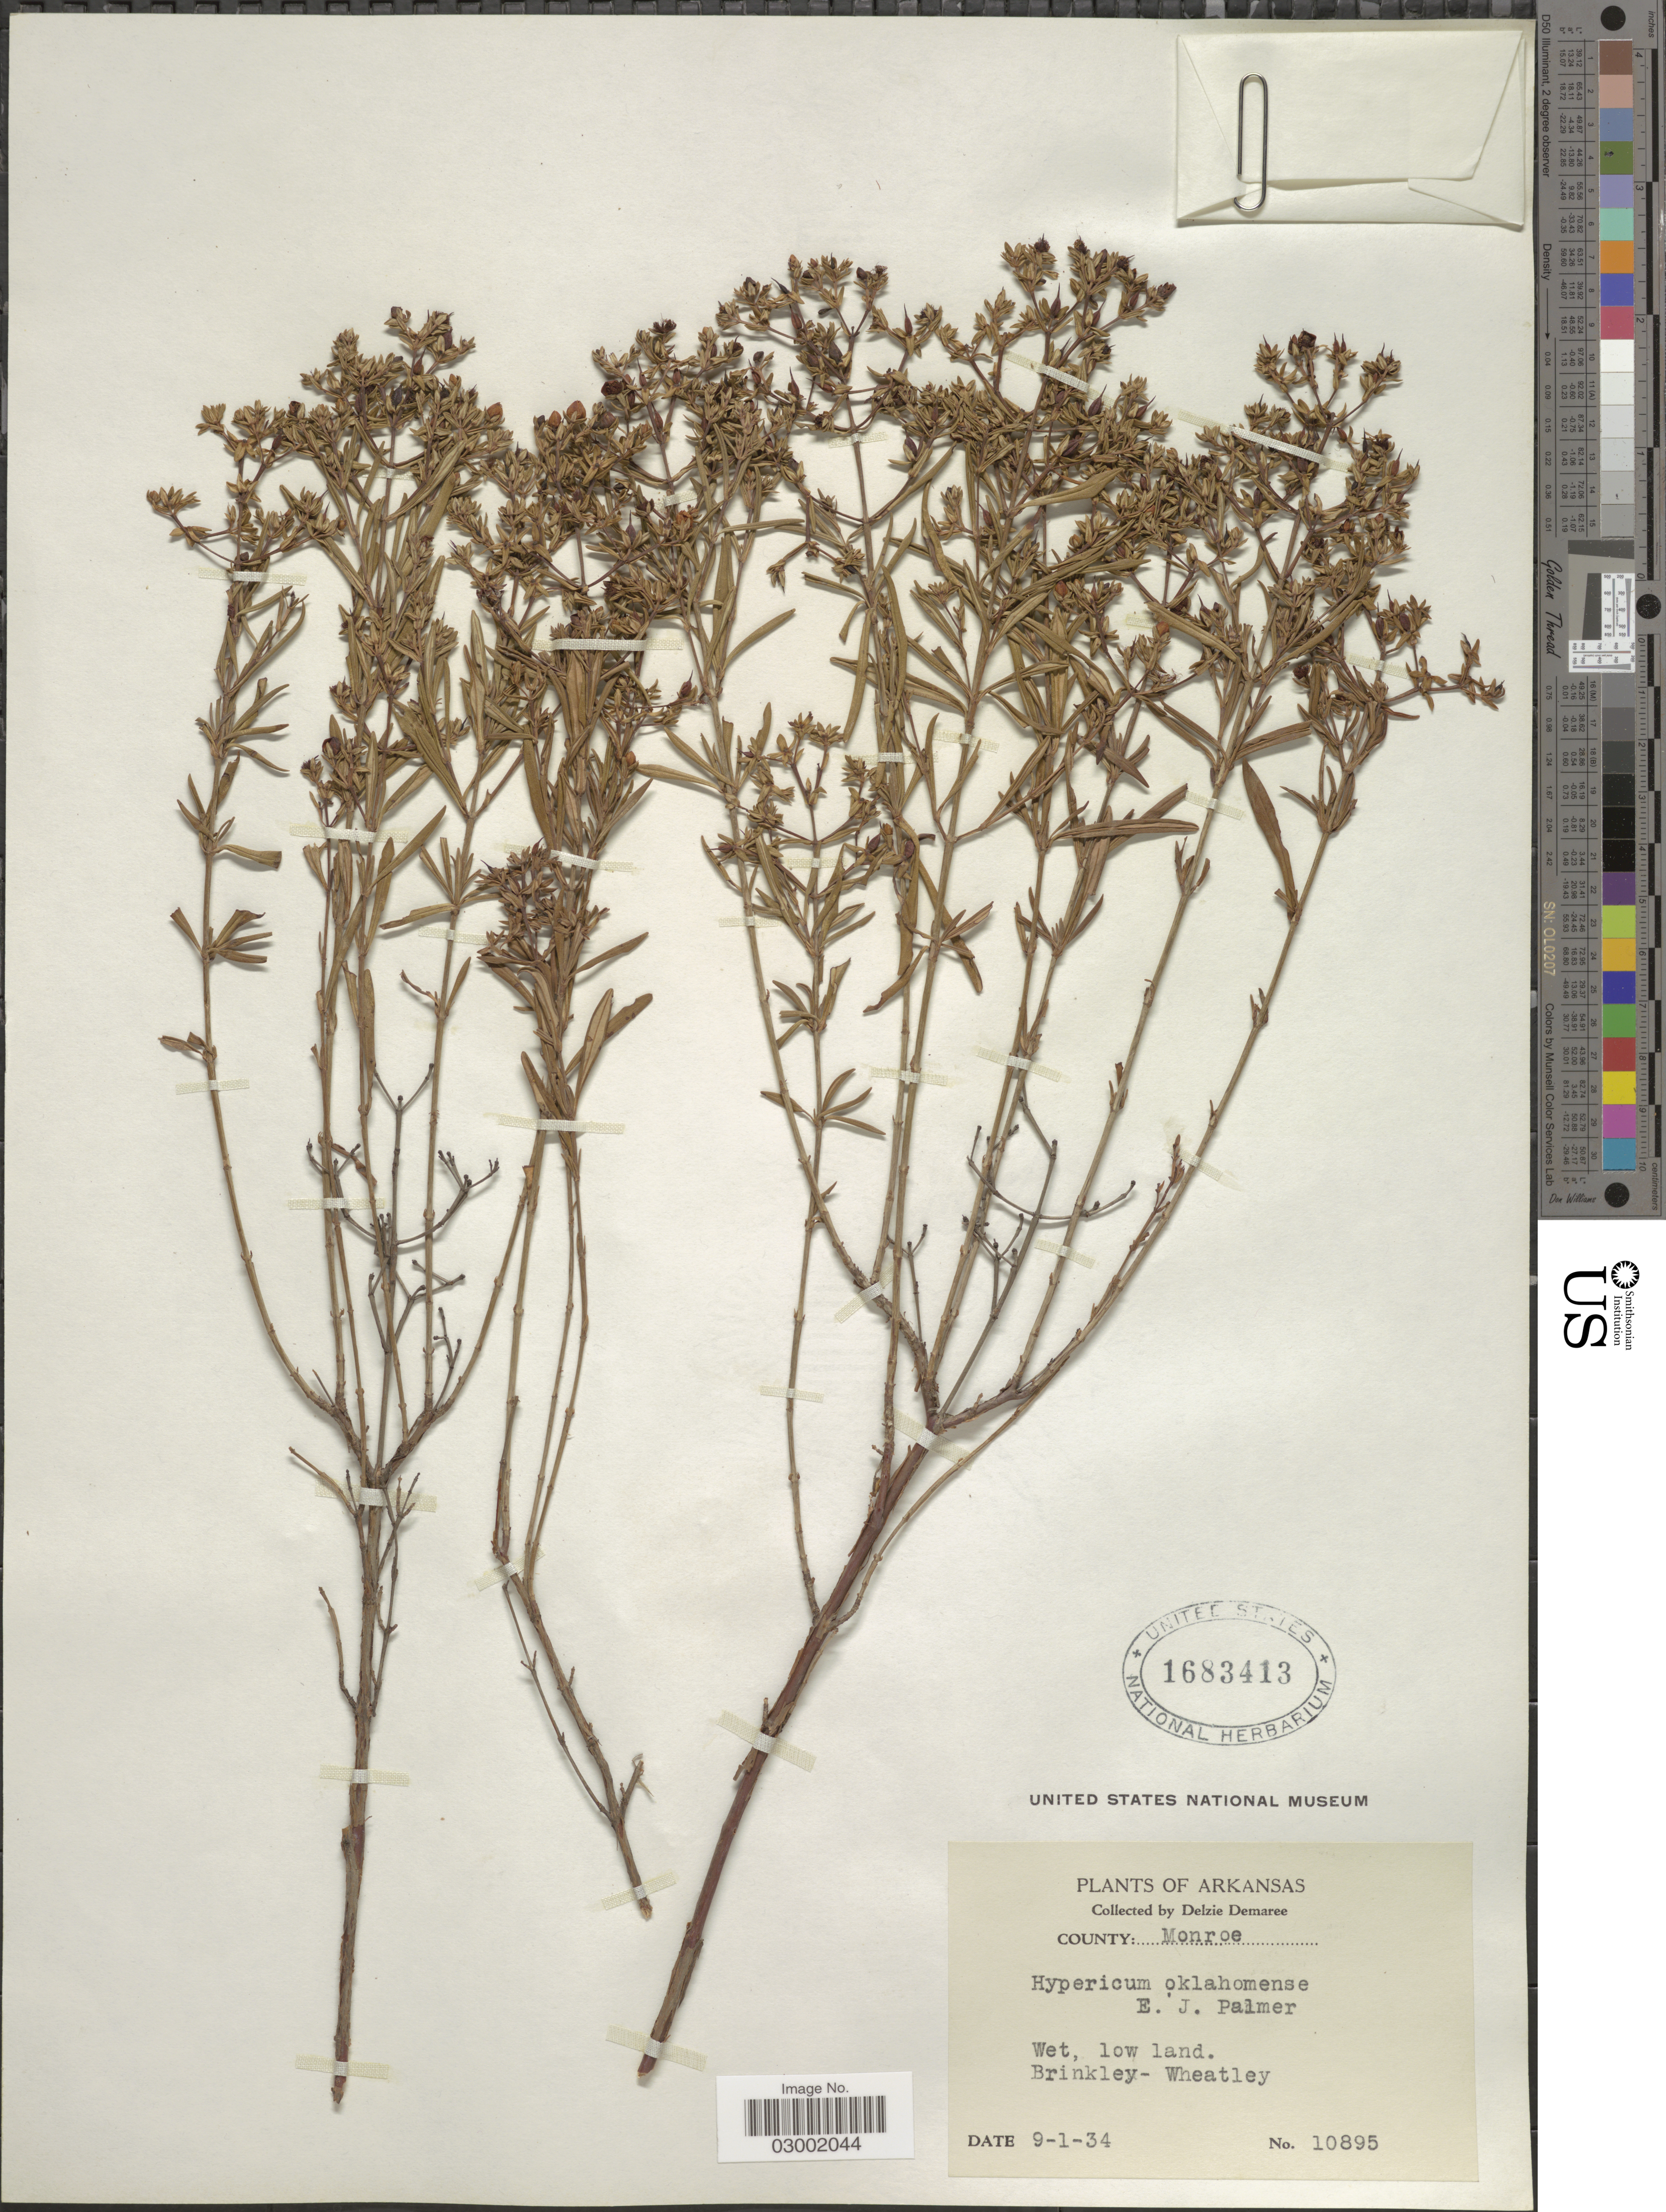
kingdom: Plantae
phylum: Tracheophyta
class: Magnoliopsida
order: Malpighiales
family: Hypericaceae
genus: Hypericum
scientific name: Hypericum oklahomense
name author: E.J. Palmer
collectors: D. Demaree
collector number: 10895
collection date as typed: Transcribed d/m/y: 1/9/34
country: United States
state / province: Arkansas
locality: County: Monroe. Brinkley - Wheatley.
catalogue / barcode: US 1683413